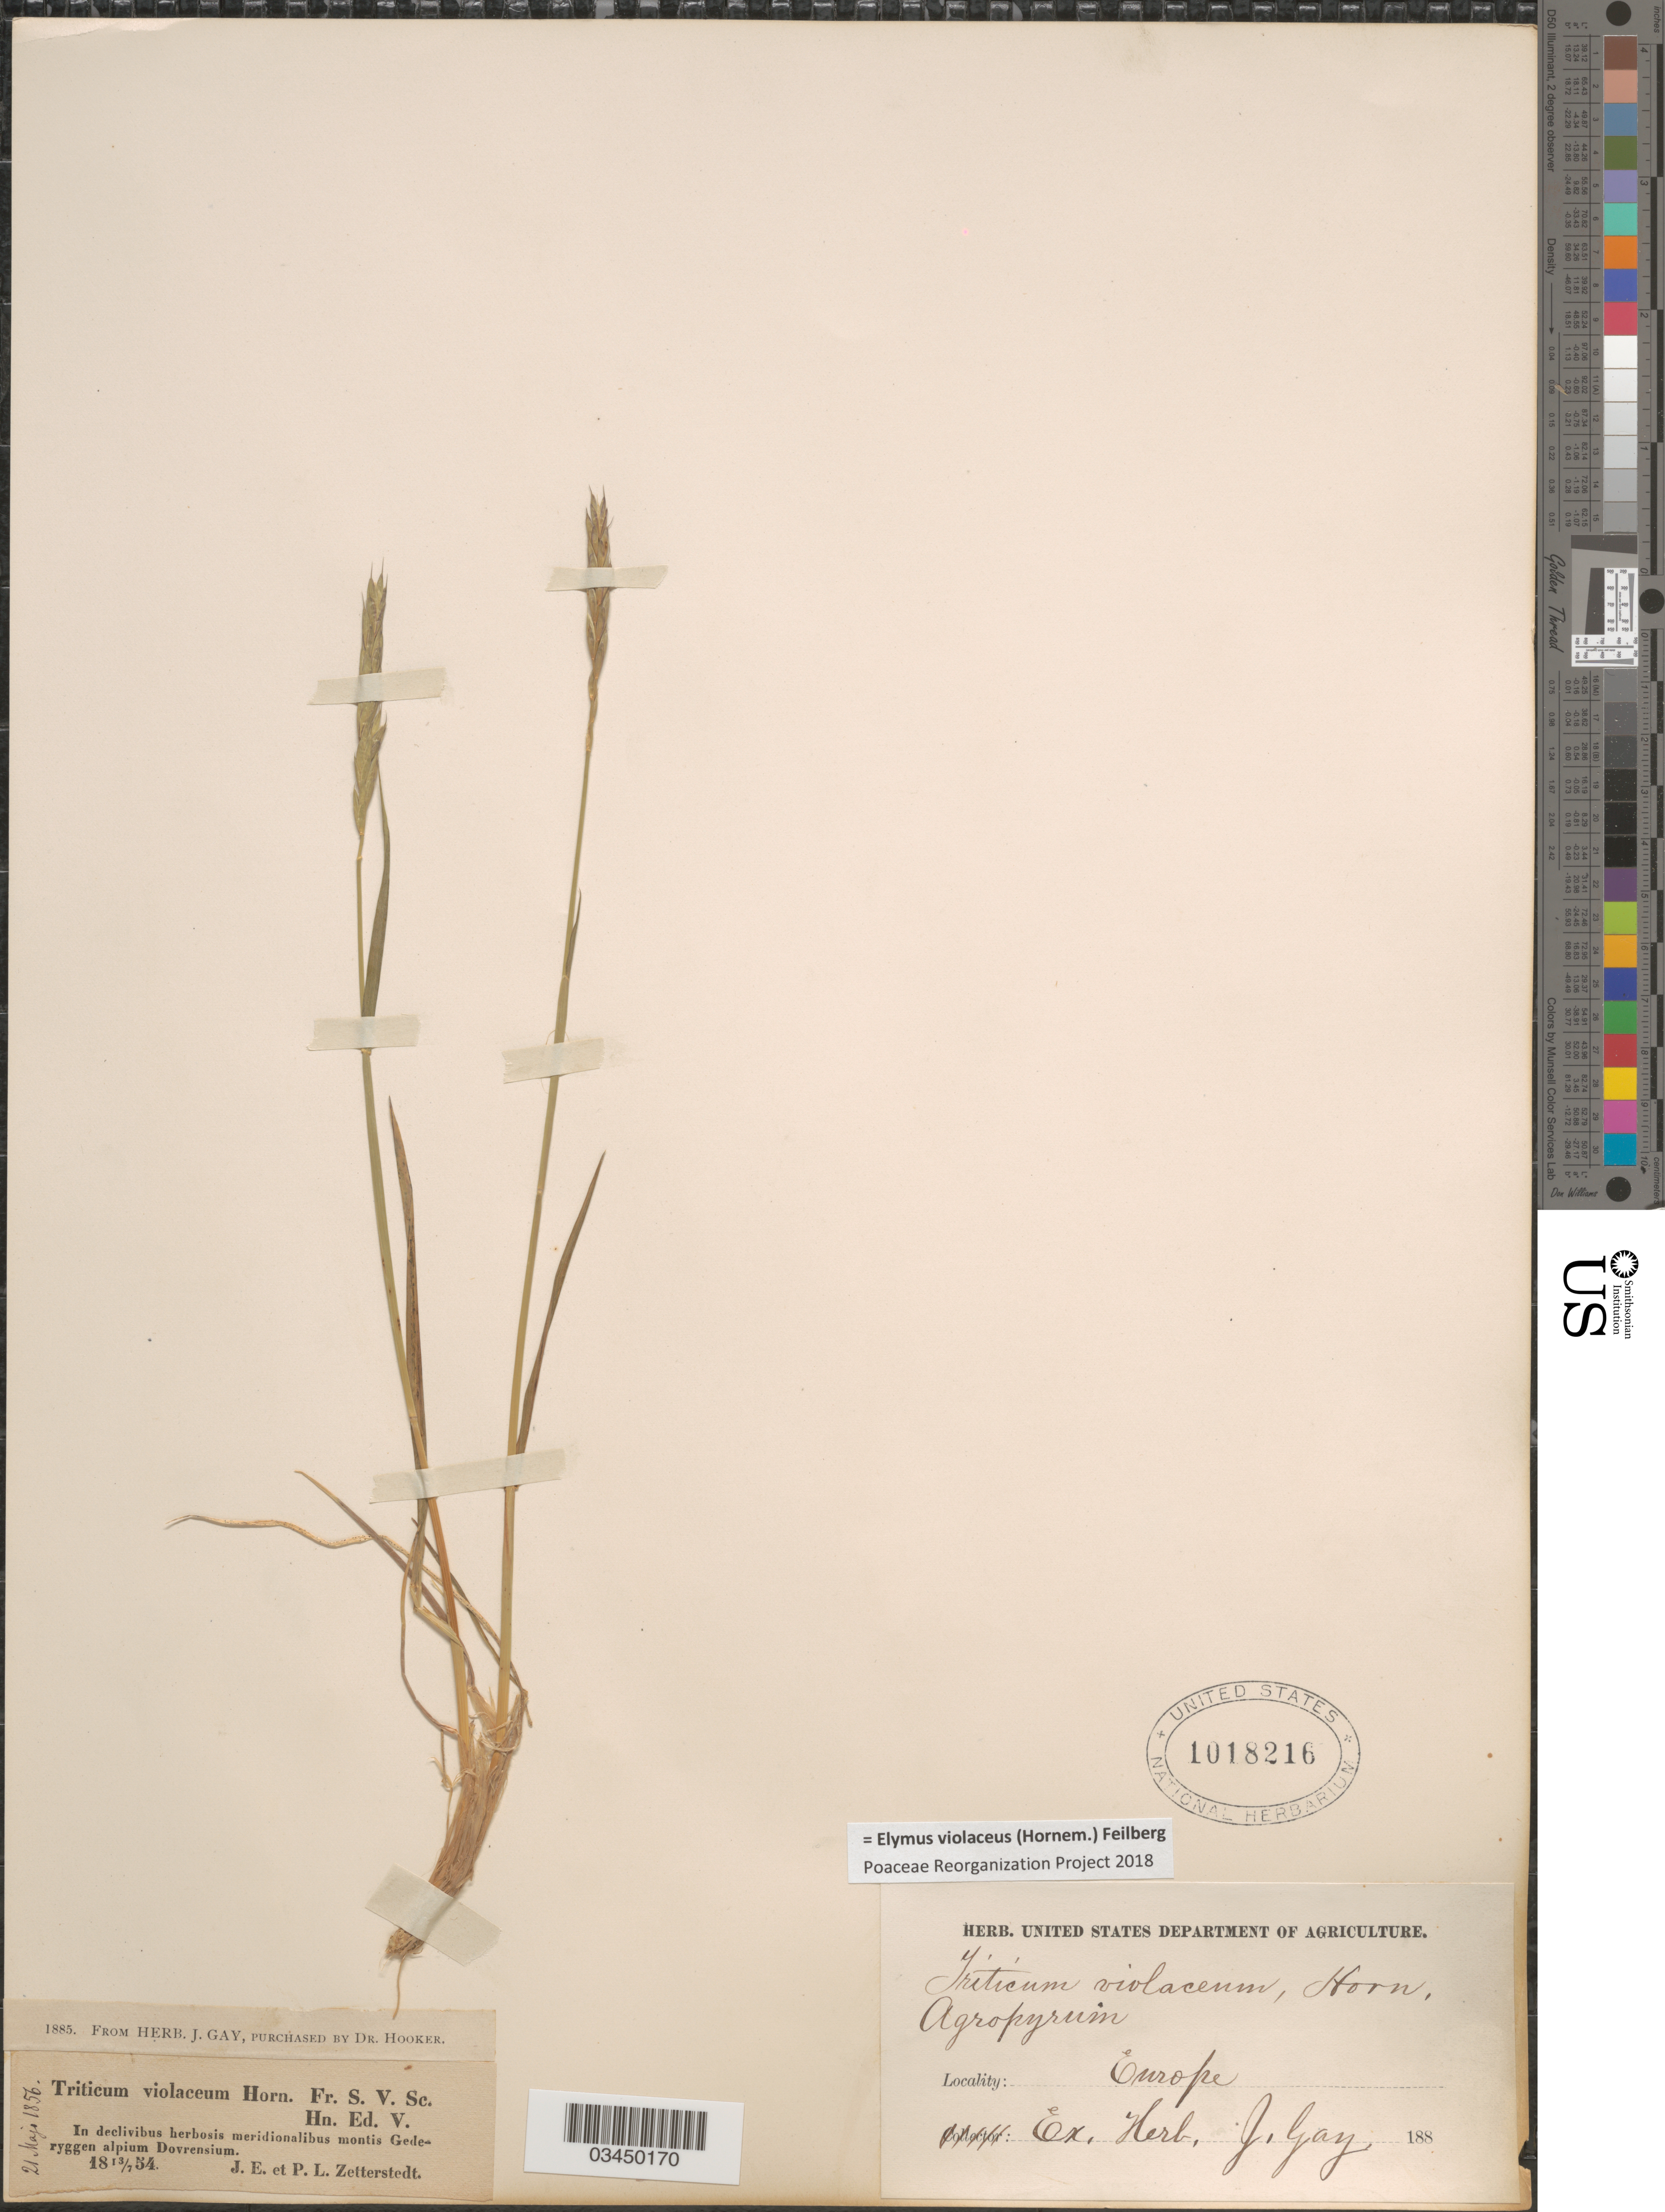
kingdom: Plantae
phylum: Tracheophyta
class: Liliopsida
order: Poales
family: Poaceae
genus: Elymus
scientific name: Elymus violaceus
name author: (Hornem.) Feilberg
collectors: J.E. Zetterstedt & P. Zetterstedt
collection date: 1854-07-13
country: Norway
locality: In declivibus herbosis meridionalibus montis Gederyggen alpium Dovrensium. Europe.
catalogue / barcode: US 1018216